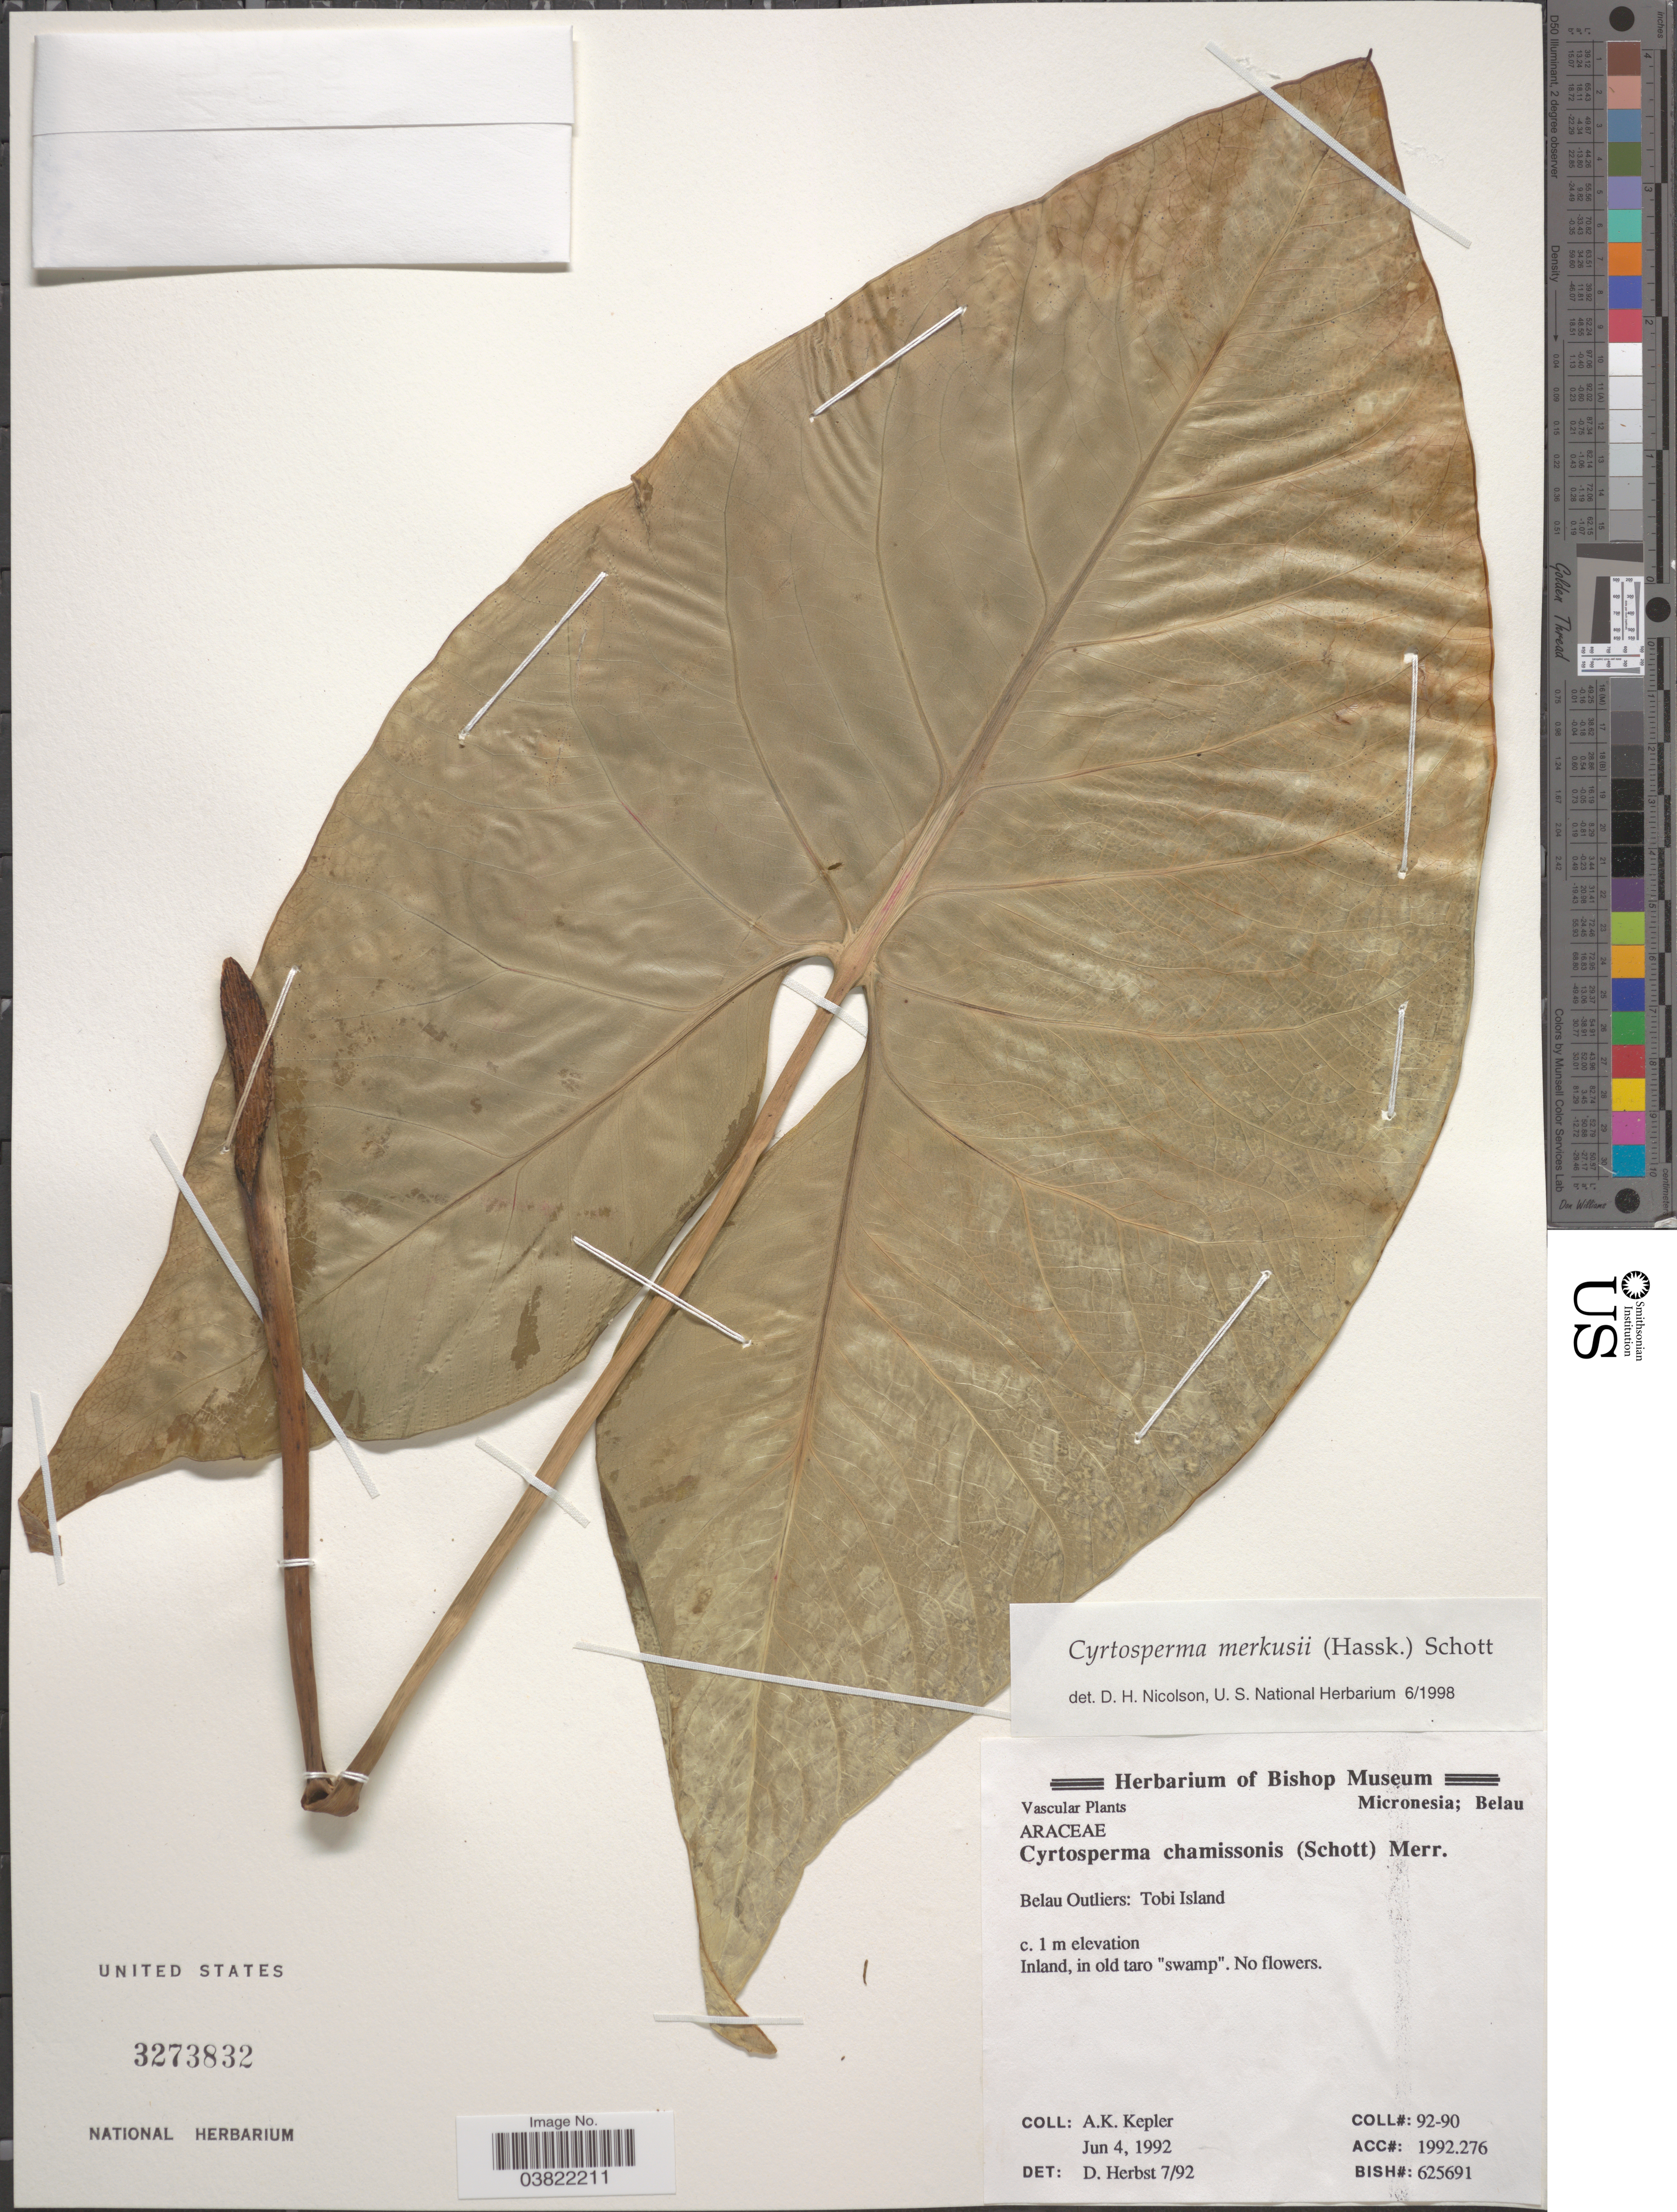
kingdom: Plantae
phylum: Tracheophyta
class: Liliopsida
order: Alismatales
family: Araceae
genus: Cyrtosperma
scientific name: Cyrtosperma merkusii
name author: (Hassk.) Schott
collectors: A. K. Kepler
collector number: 92-90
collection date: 1992-06-04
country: Palau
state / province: Belau Outliers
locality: Belau Outliers: Tobi Island.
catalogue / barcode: US 3273832